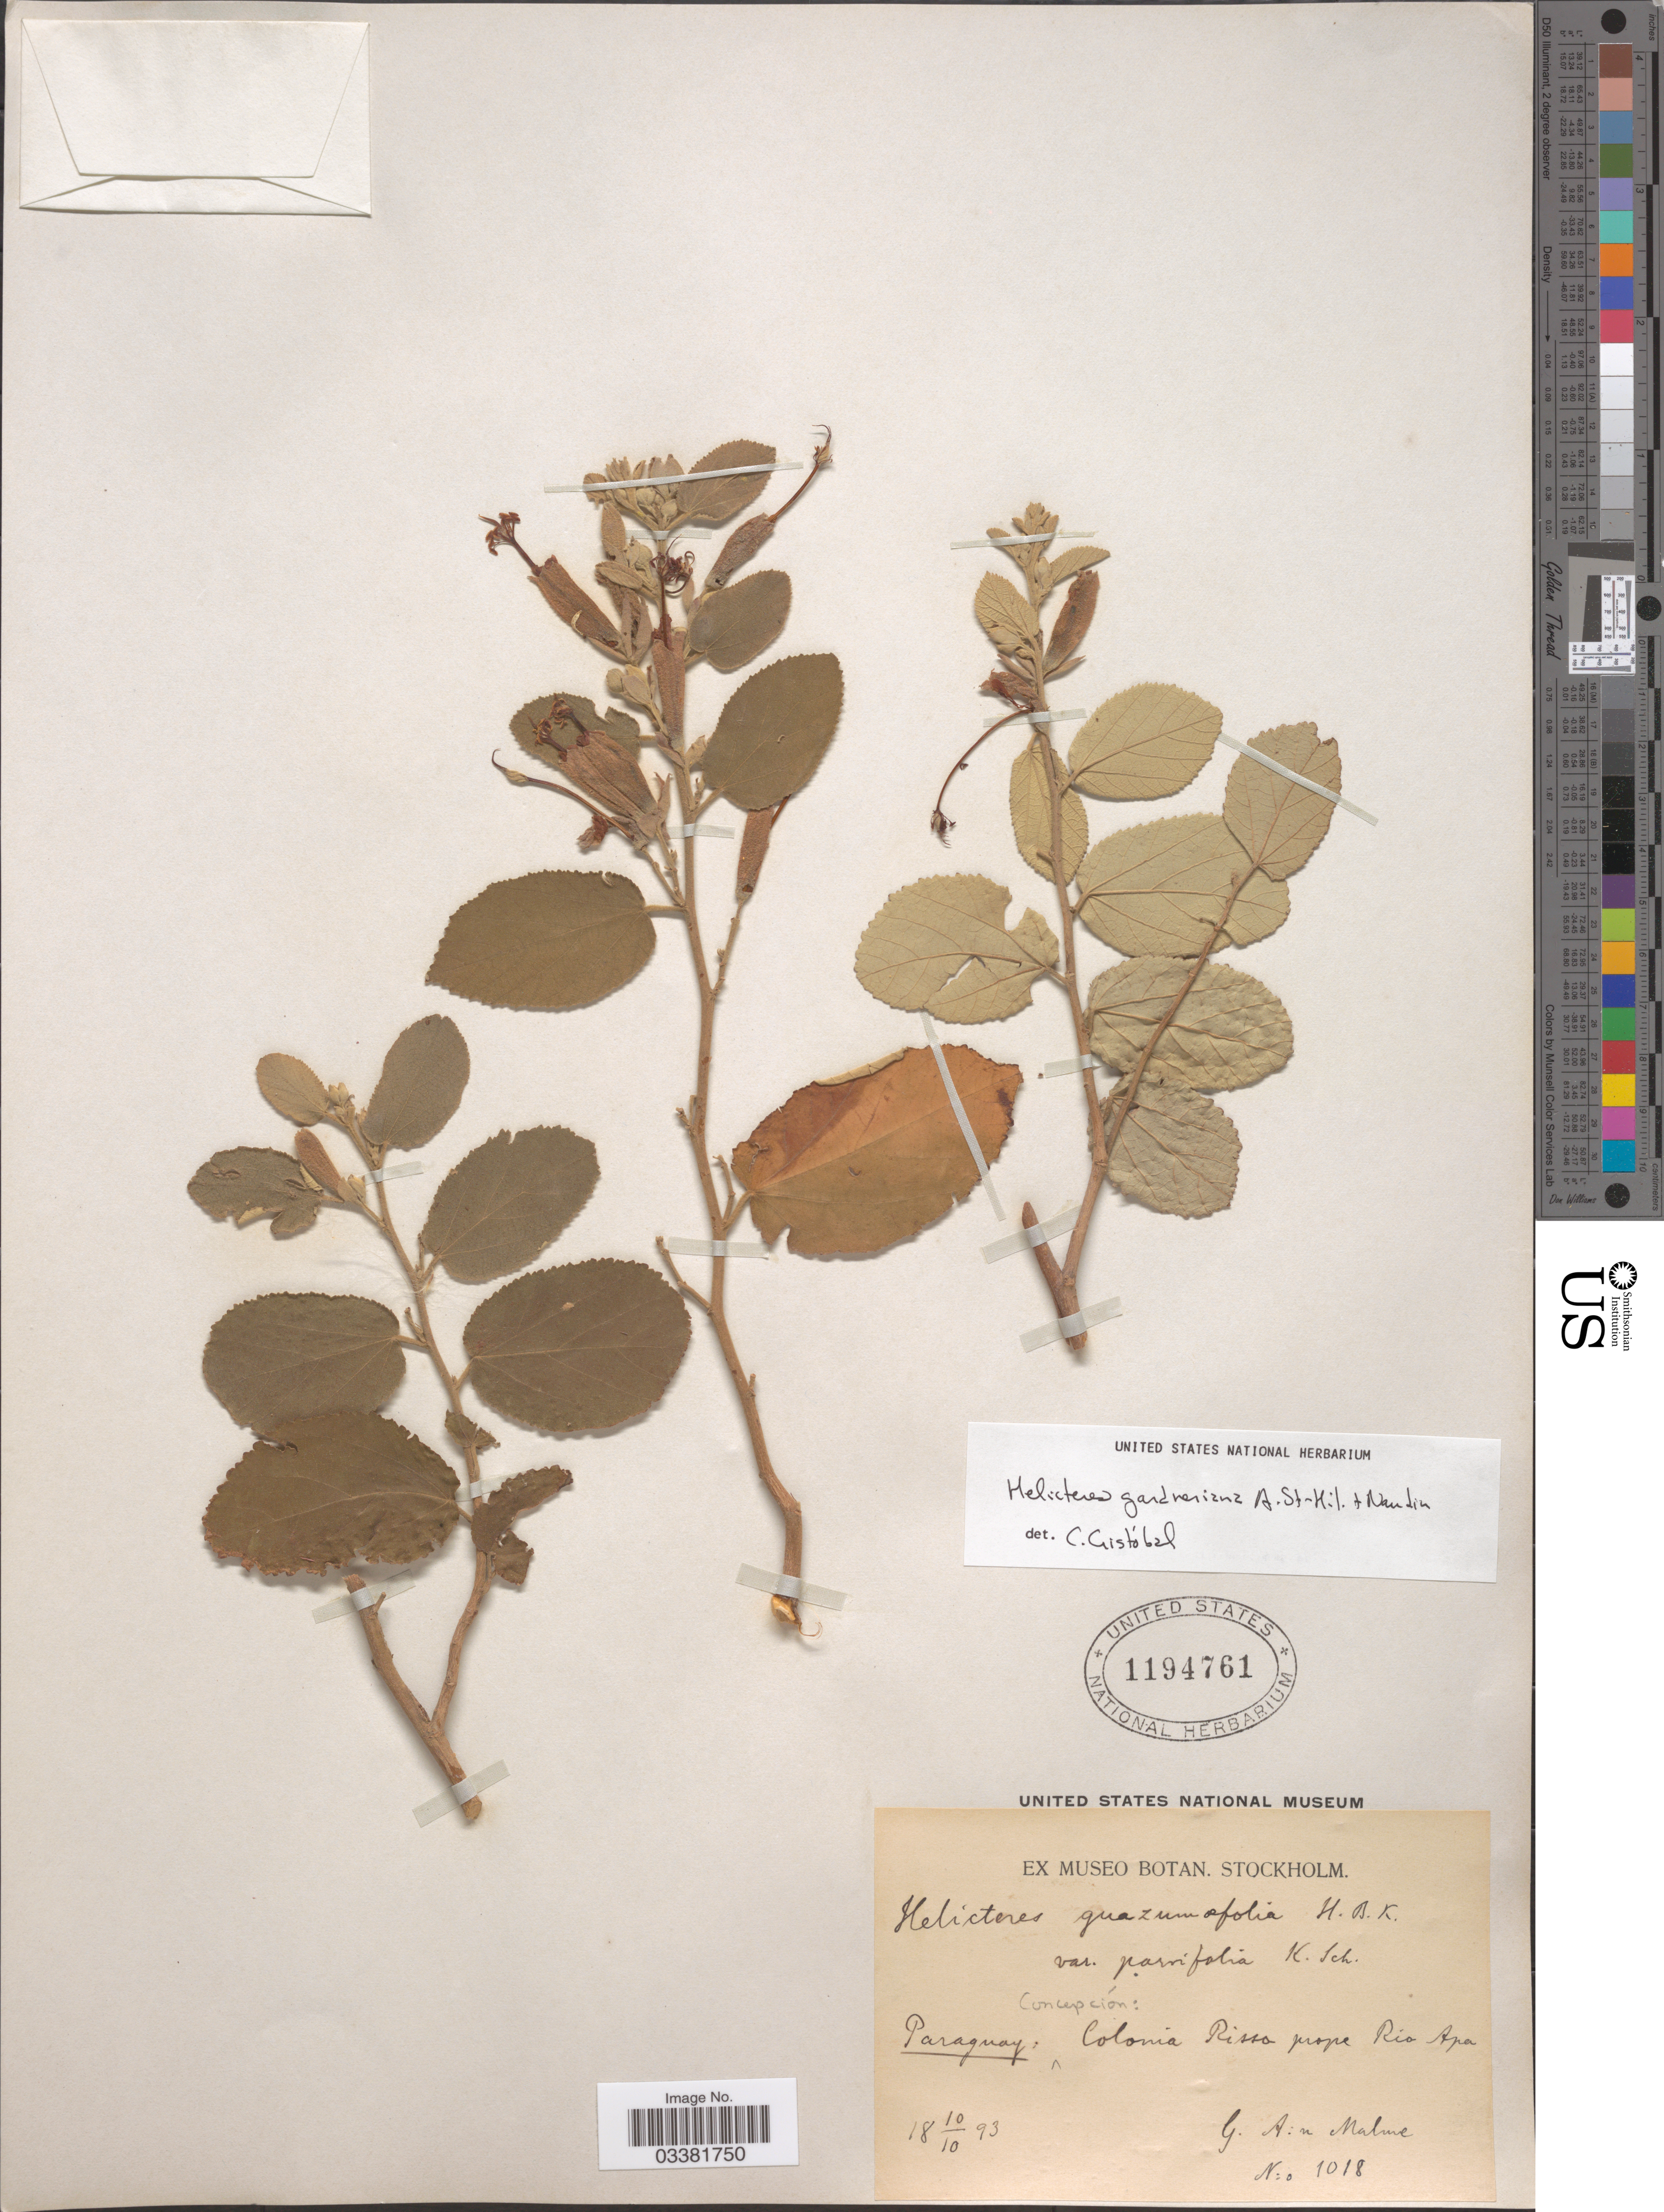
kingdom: Plantae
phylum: Tracheophyta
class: Magnoliopsida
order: Malvales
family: Malvaceae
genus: Helicteres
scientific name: Helicteres gardneriana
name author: A. St.-Hil. & Naudin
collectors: G. O. A. Malme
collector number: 1018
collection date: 1893-10-10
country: Paraguay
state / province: Concepcion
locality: Colonia Risso prope Rio Apa.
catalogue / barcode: US 1194761